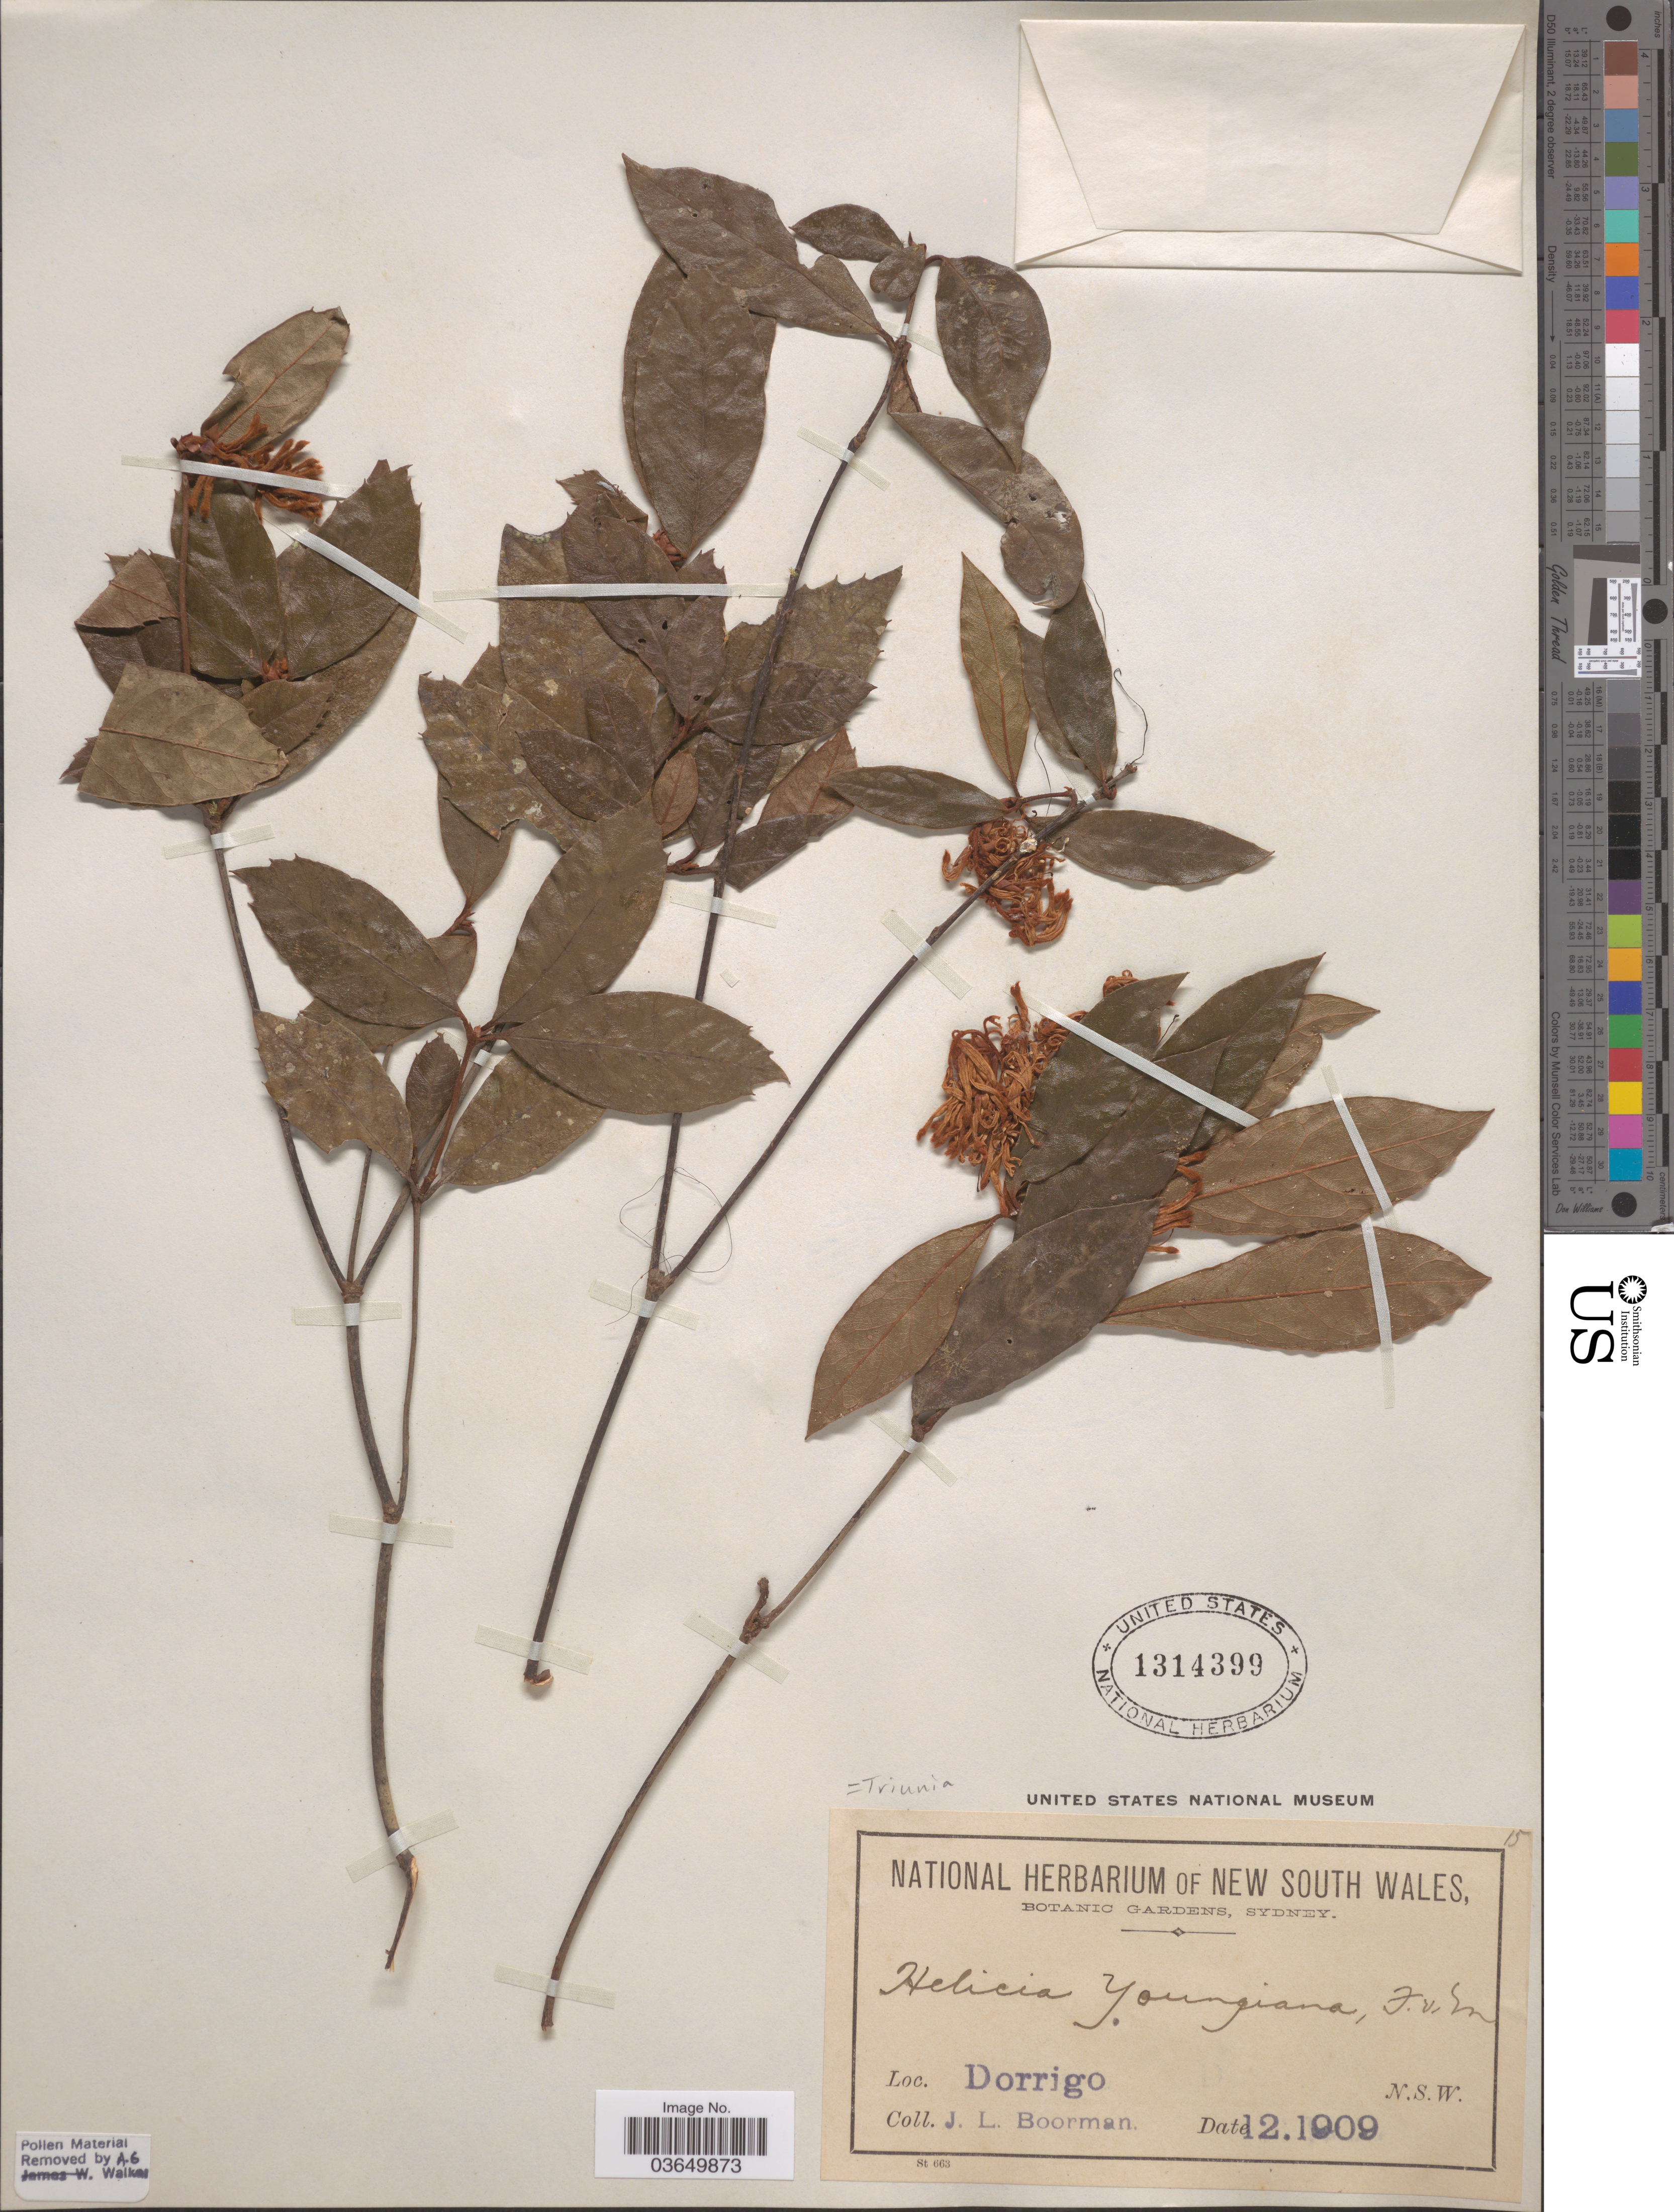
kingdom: Plantae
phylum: Tracheophyta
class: Magnoliopsida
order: Proteales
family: Proteaceae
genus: Helicia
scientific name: Helicia youngiana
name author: F. Muell.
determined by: Strong, Mark T., (BOT), Smithsonian Institution - National Museum of Natural History (UNITED STATES)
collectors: J. Boorman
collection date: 1909-12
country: Australia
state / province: New South Wales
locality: Dorrigo.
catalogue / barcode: US 1314399